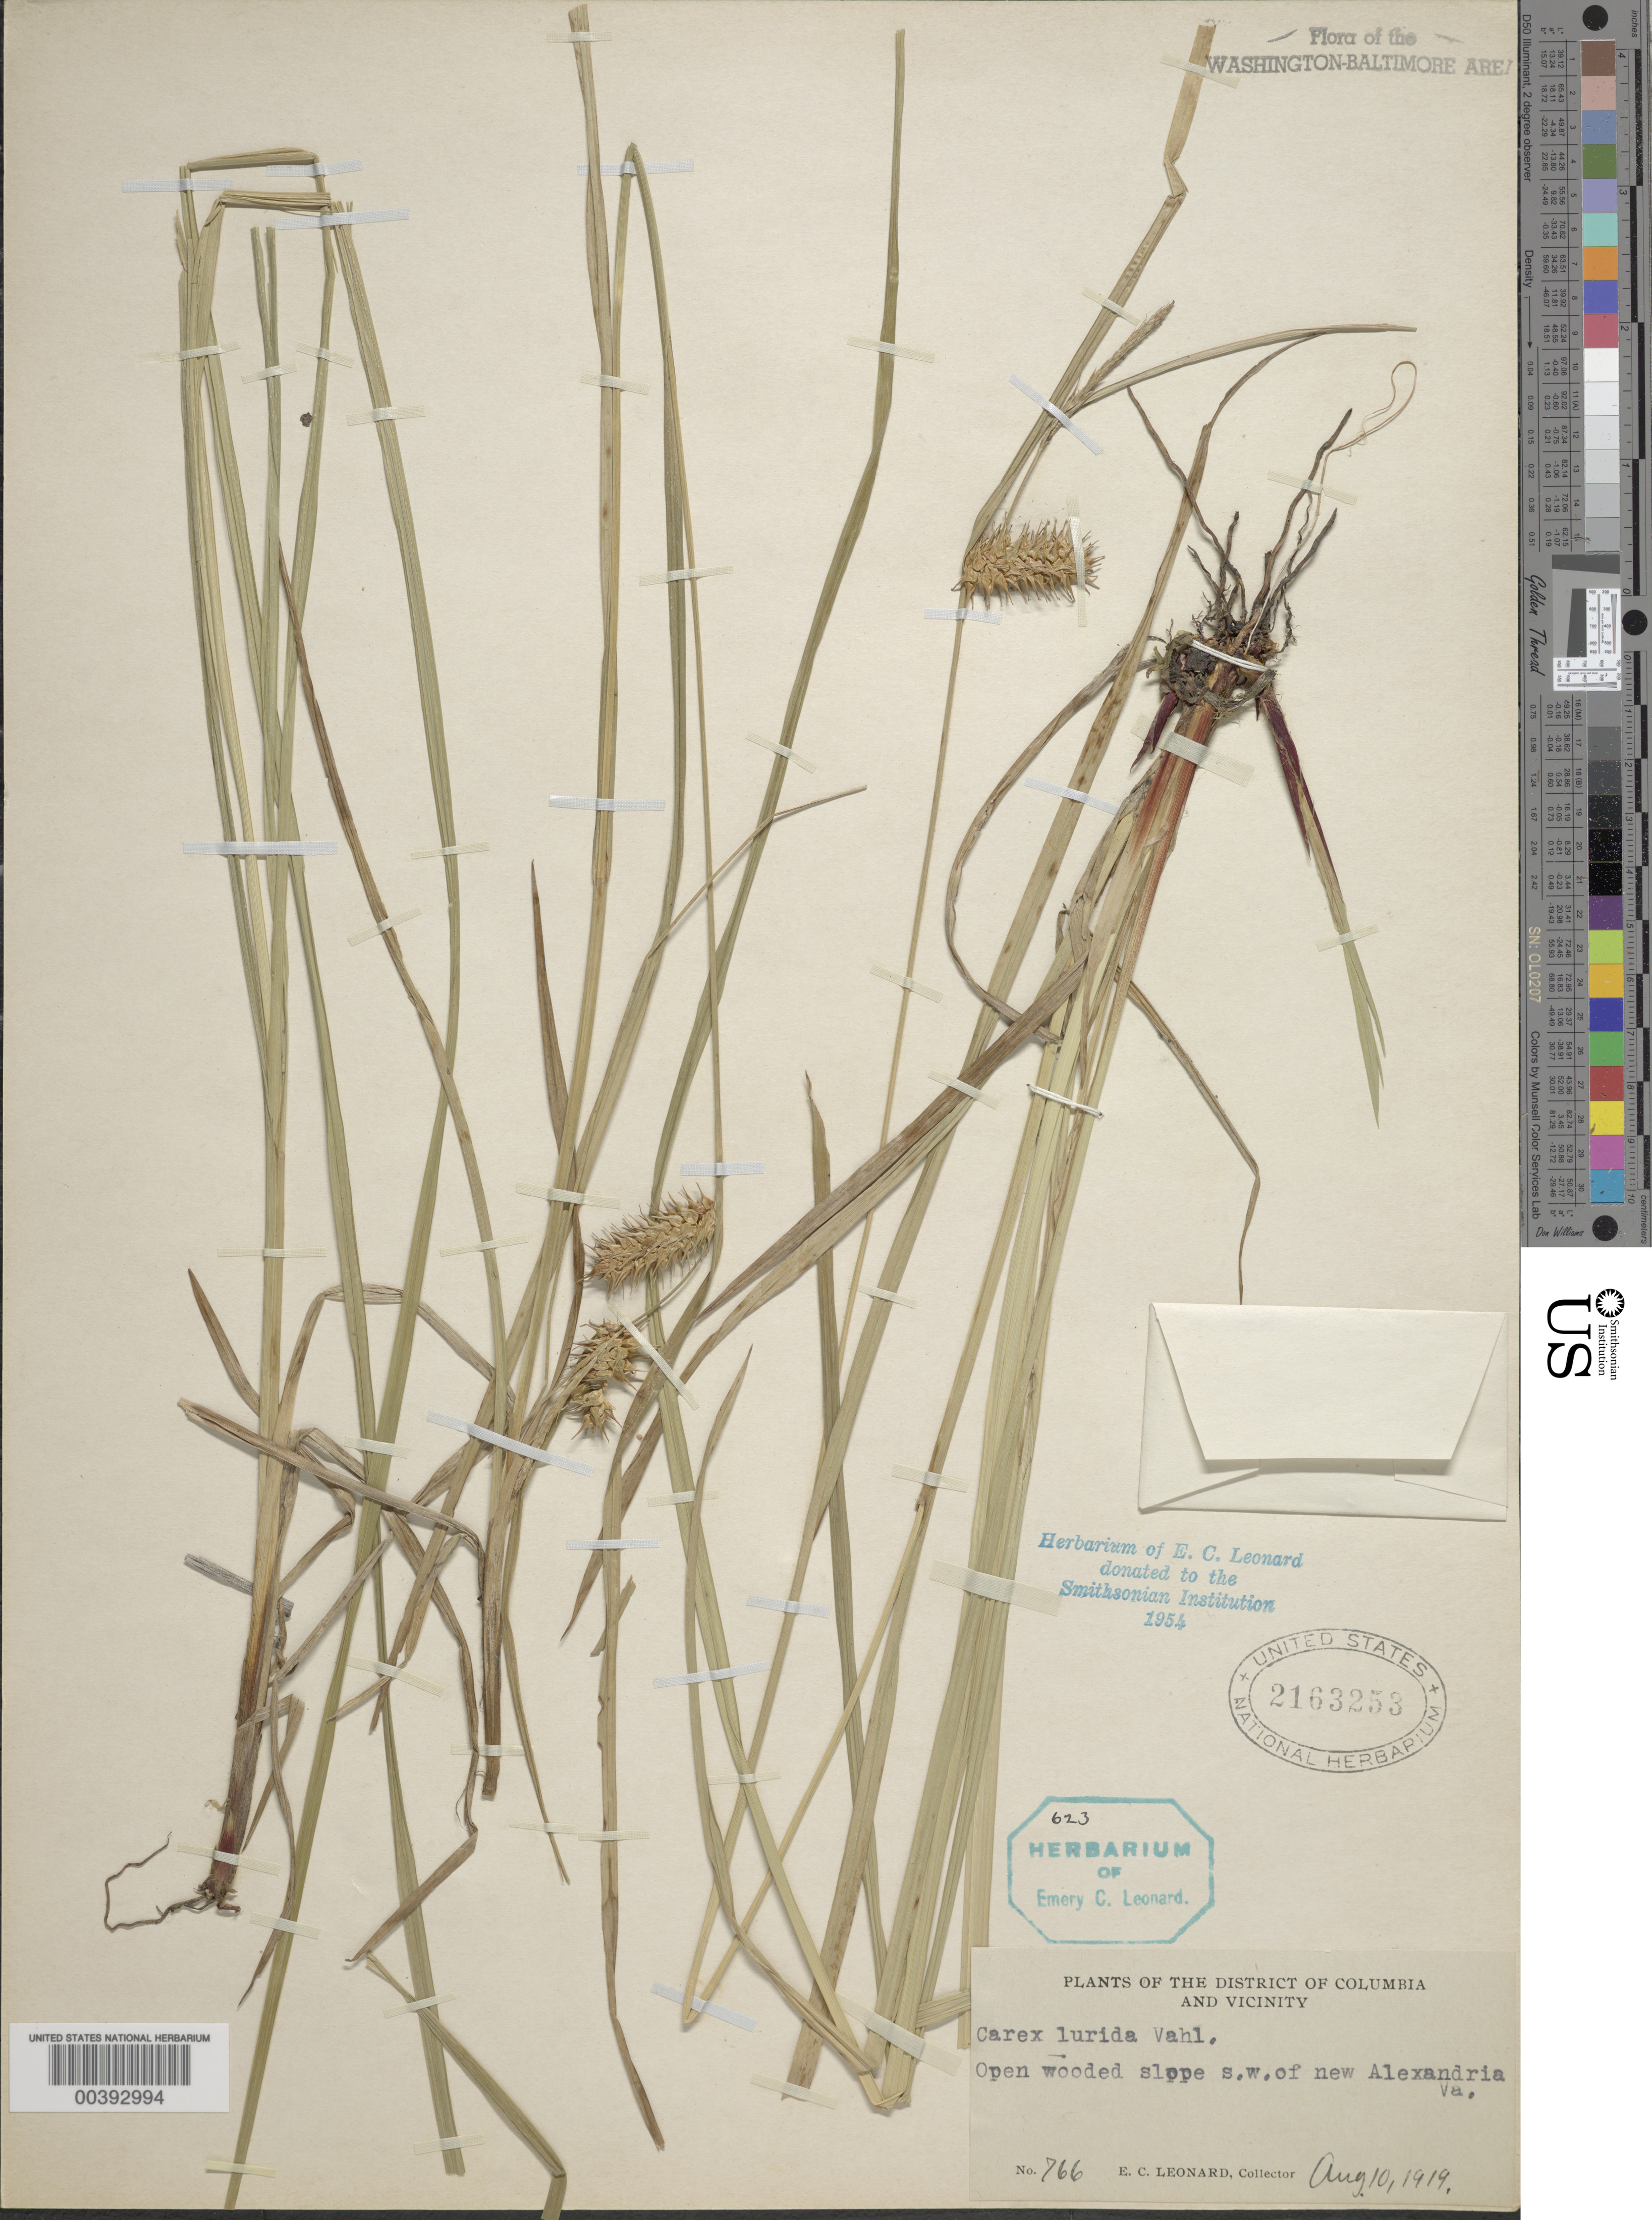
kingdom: Plantae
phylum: Tracheophyta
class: Liliopsida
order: Poales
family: Cyperaceae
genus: Carex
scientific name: Carex lurida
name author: Wahlenb.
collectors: E. C. Leonard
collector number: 766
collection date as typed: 10 Aug 1919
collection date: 1919-08-10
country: United States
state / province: Virginia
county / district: Fairfax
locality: Southwest of New Alexandria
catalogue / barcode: US 2163253